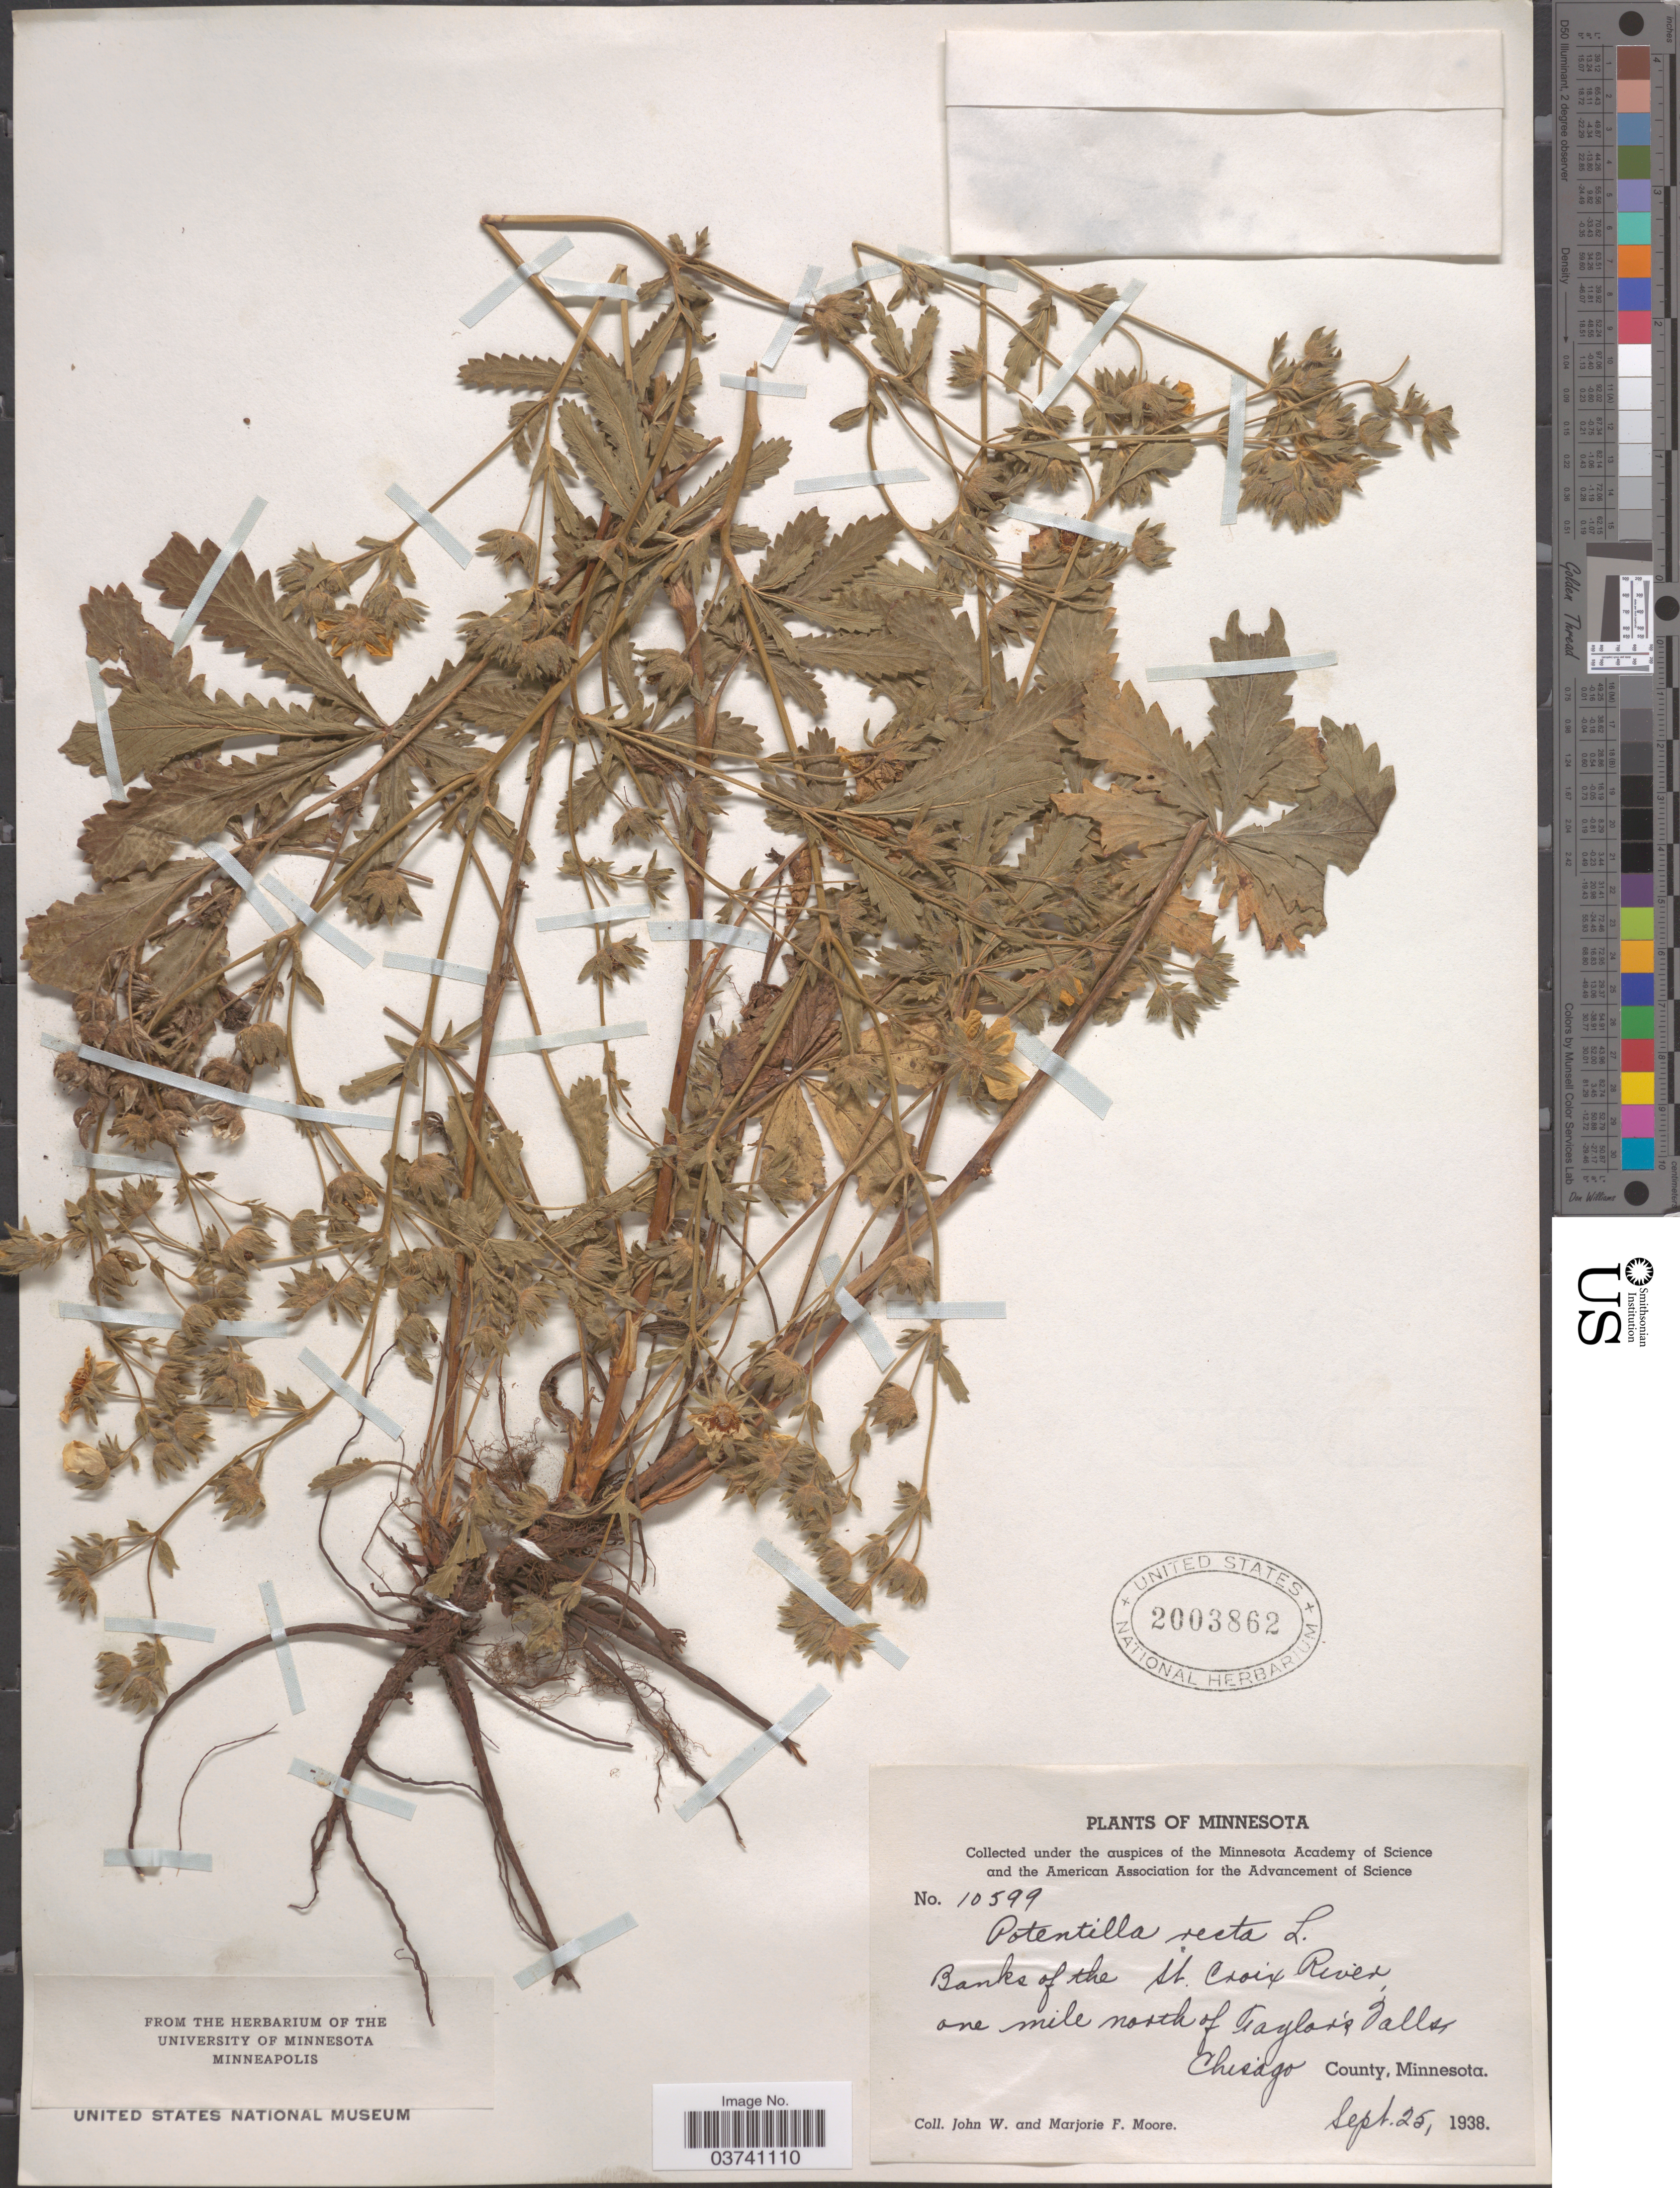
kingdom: Plantae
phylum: Tracheophyta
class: Magnoliopsida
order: Rosales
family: Rosaceae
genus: Potentilla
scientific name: Potentilla recta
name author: L.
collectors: W. John & M. F. Moore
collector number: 10599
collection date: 1938-09-25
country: United States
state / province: Minnesota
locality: Banks of the St. Croix River one mile north of Taylor's Valley. Chisago County.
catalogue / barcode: US 2003862